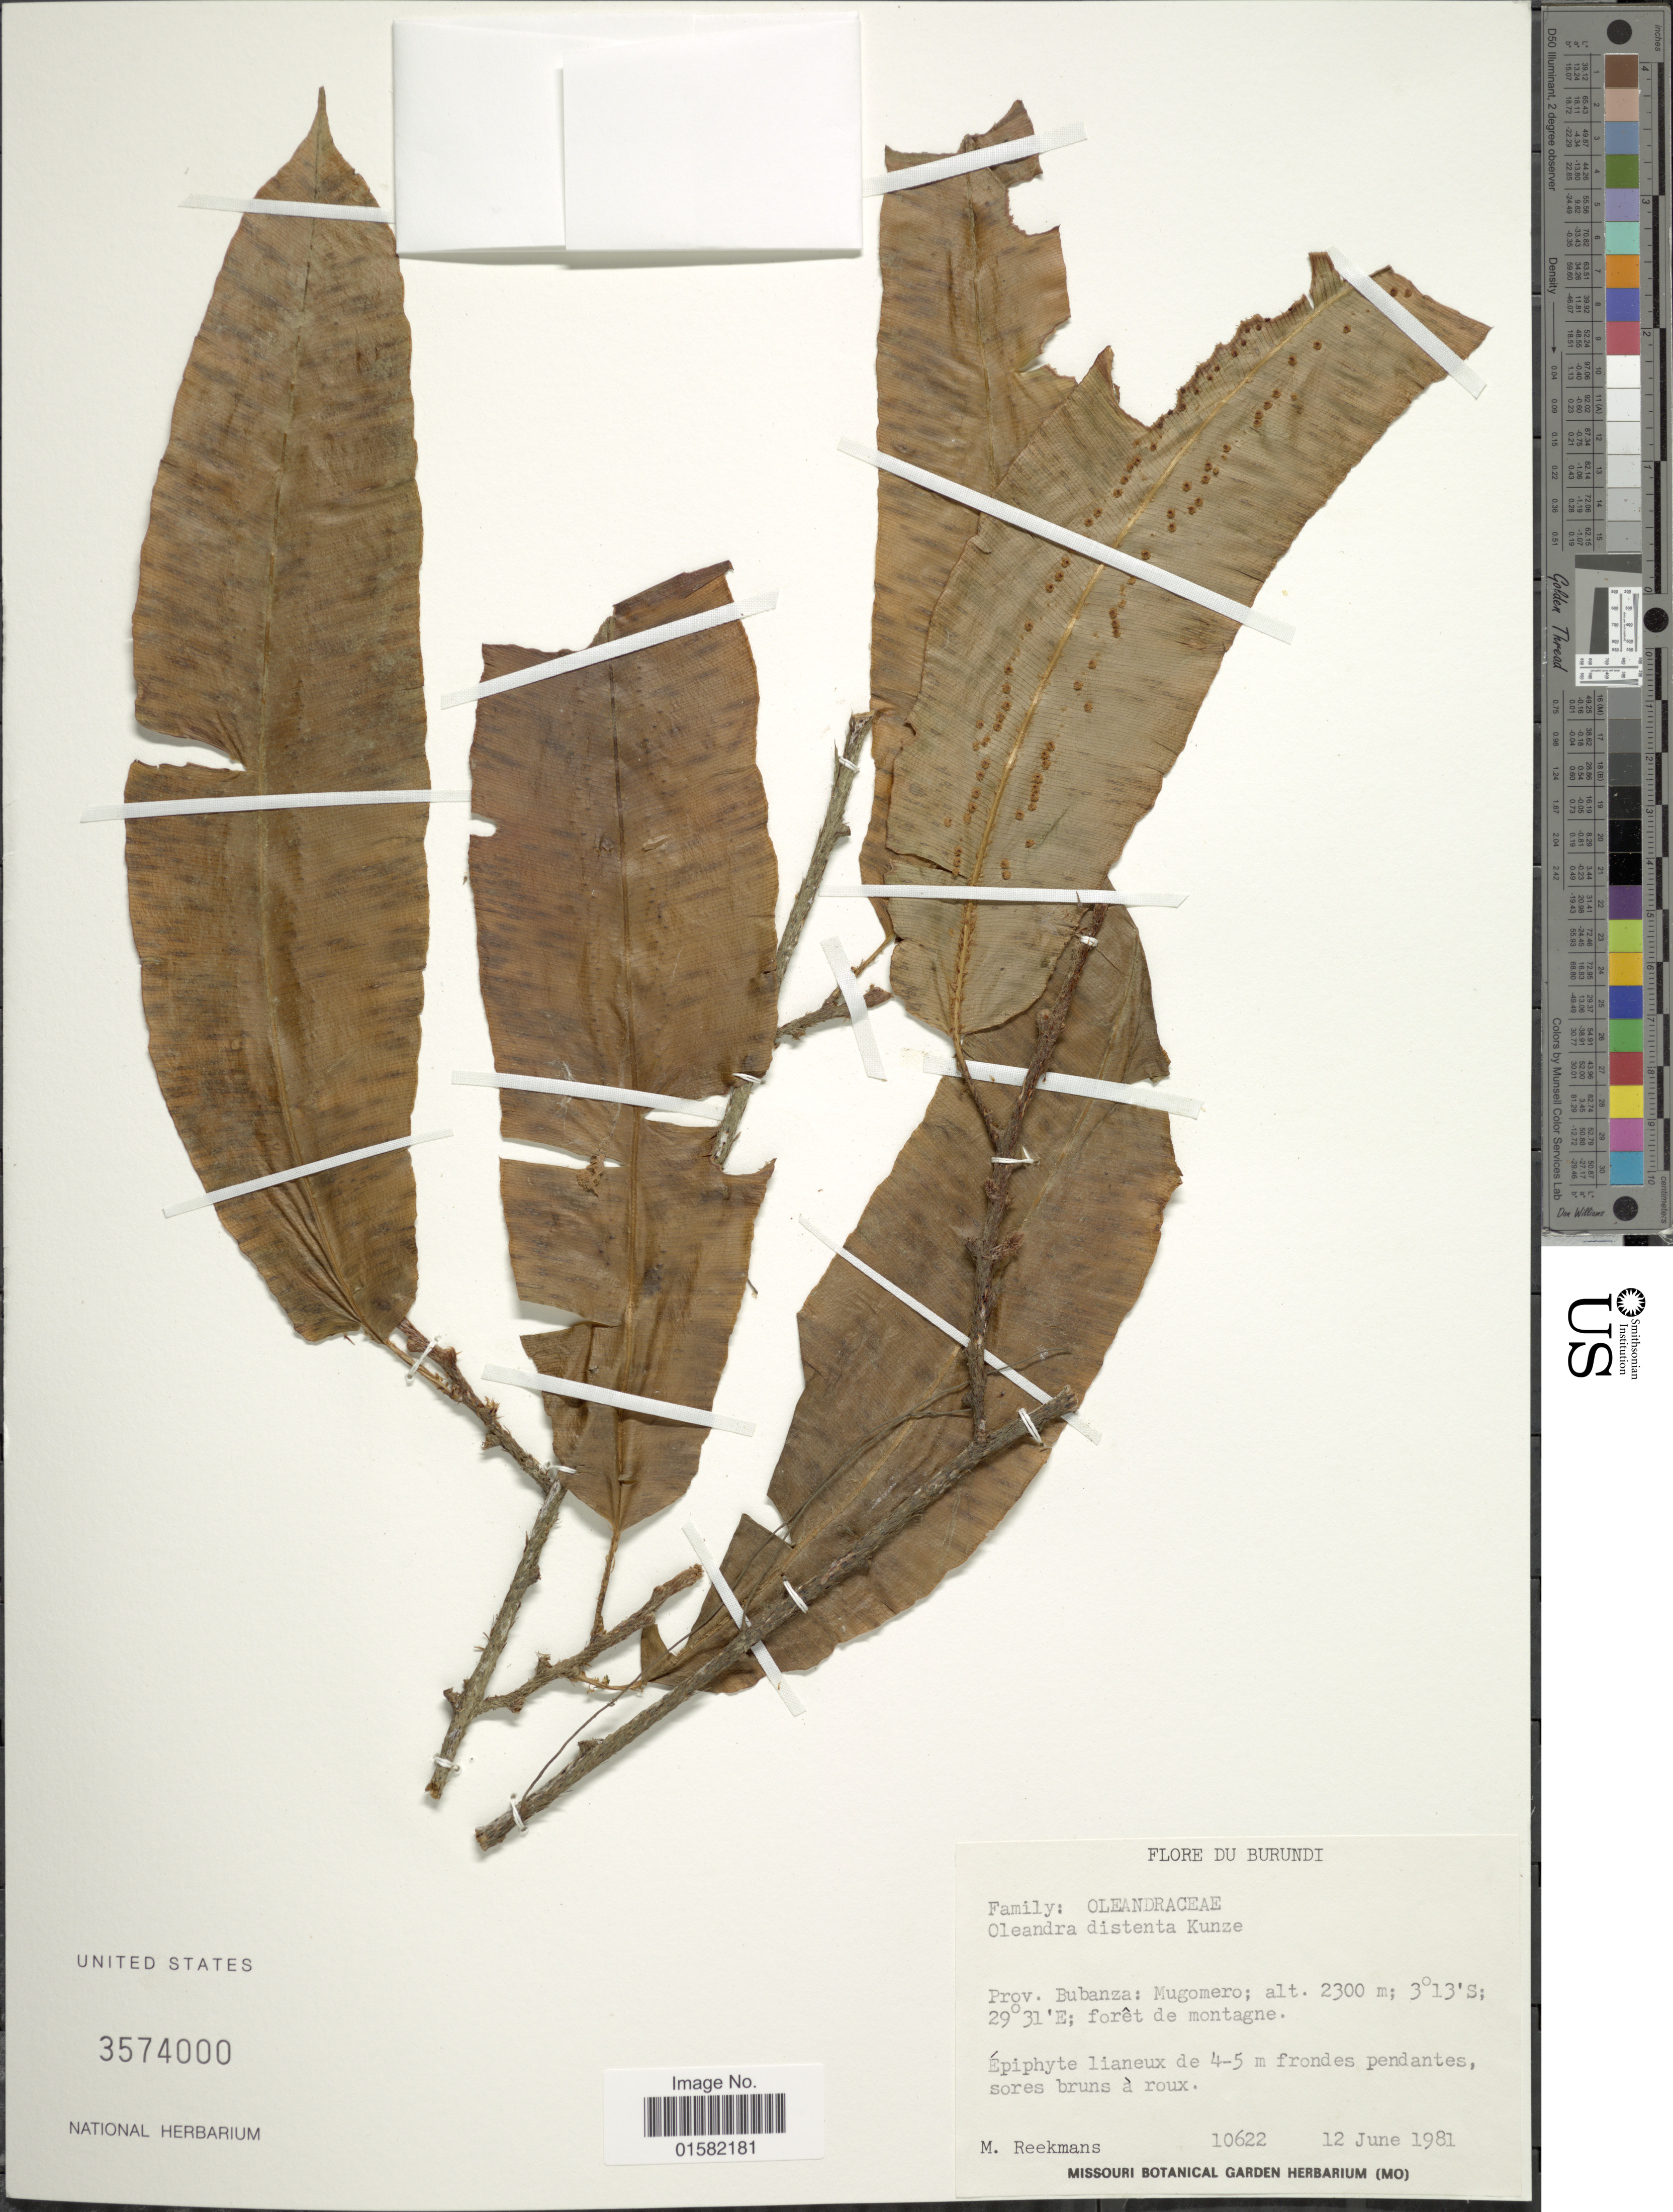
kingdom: Plantae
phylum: Tracheophyta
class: Polypodiopsida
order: Polypodiales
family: Oleandraceae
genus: Oleandra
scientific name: Oleandra articulata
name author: (Sw.) C. Presl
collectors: M. Reekmans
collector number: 10622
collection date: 1981-06-12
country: Burundi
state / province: Bubanza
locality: Du Burundi, Prov. Bubanza: Mugomero'forêt de montagne.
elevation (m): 2300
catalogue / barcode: US 3574000